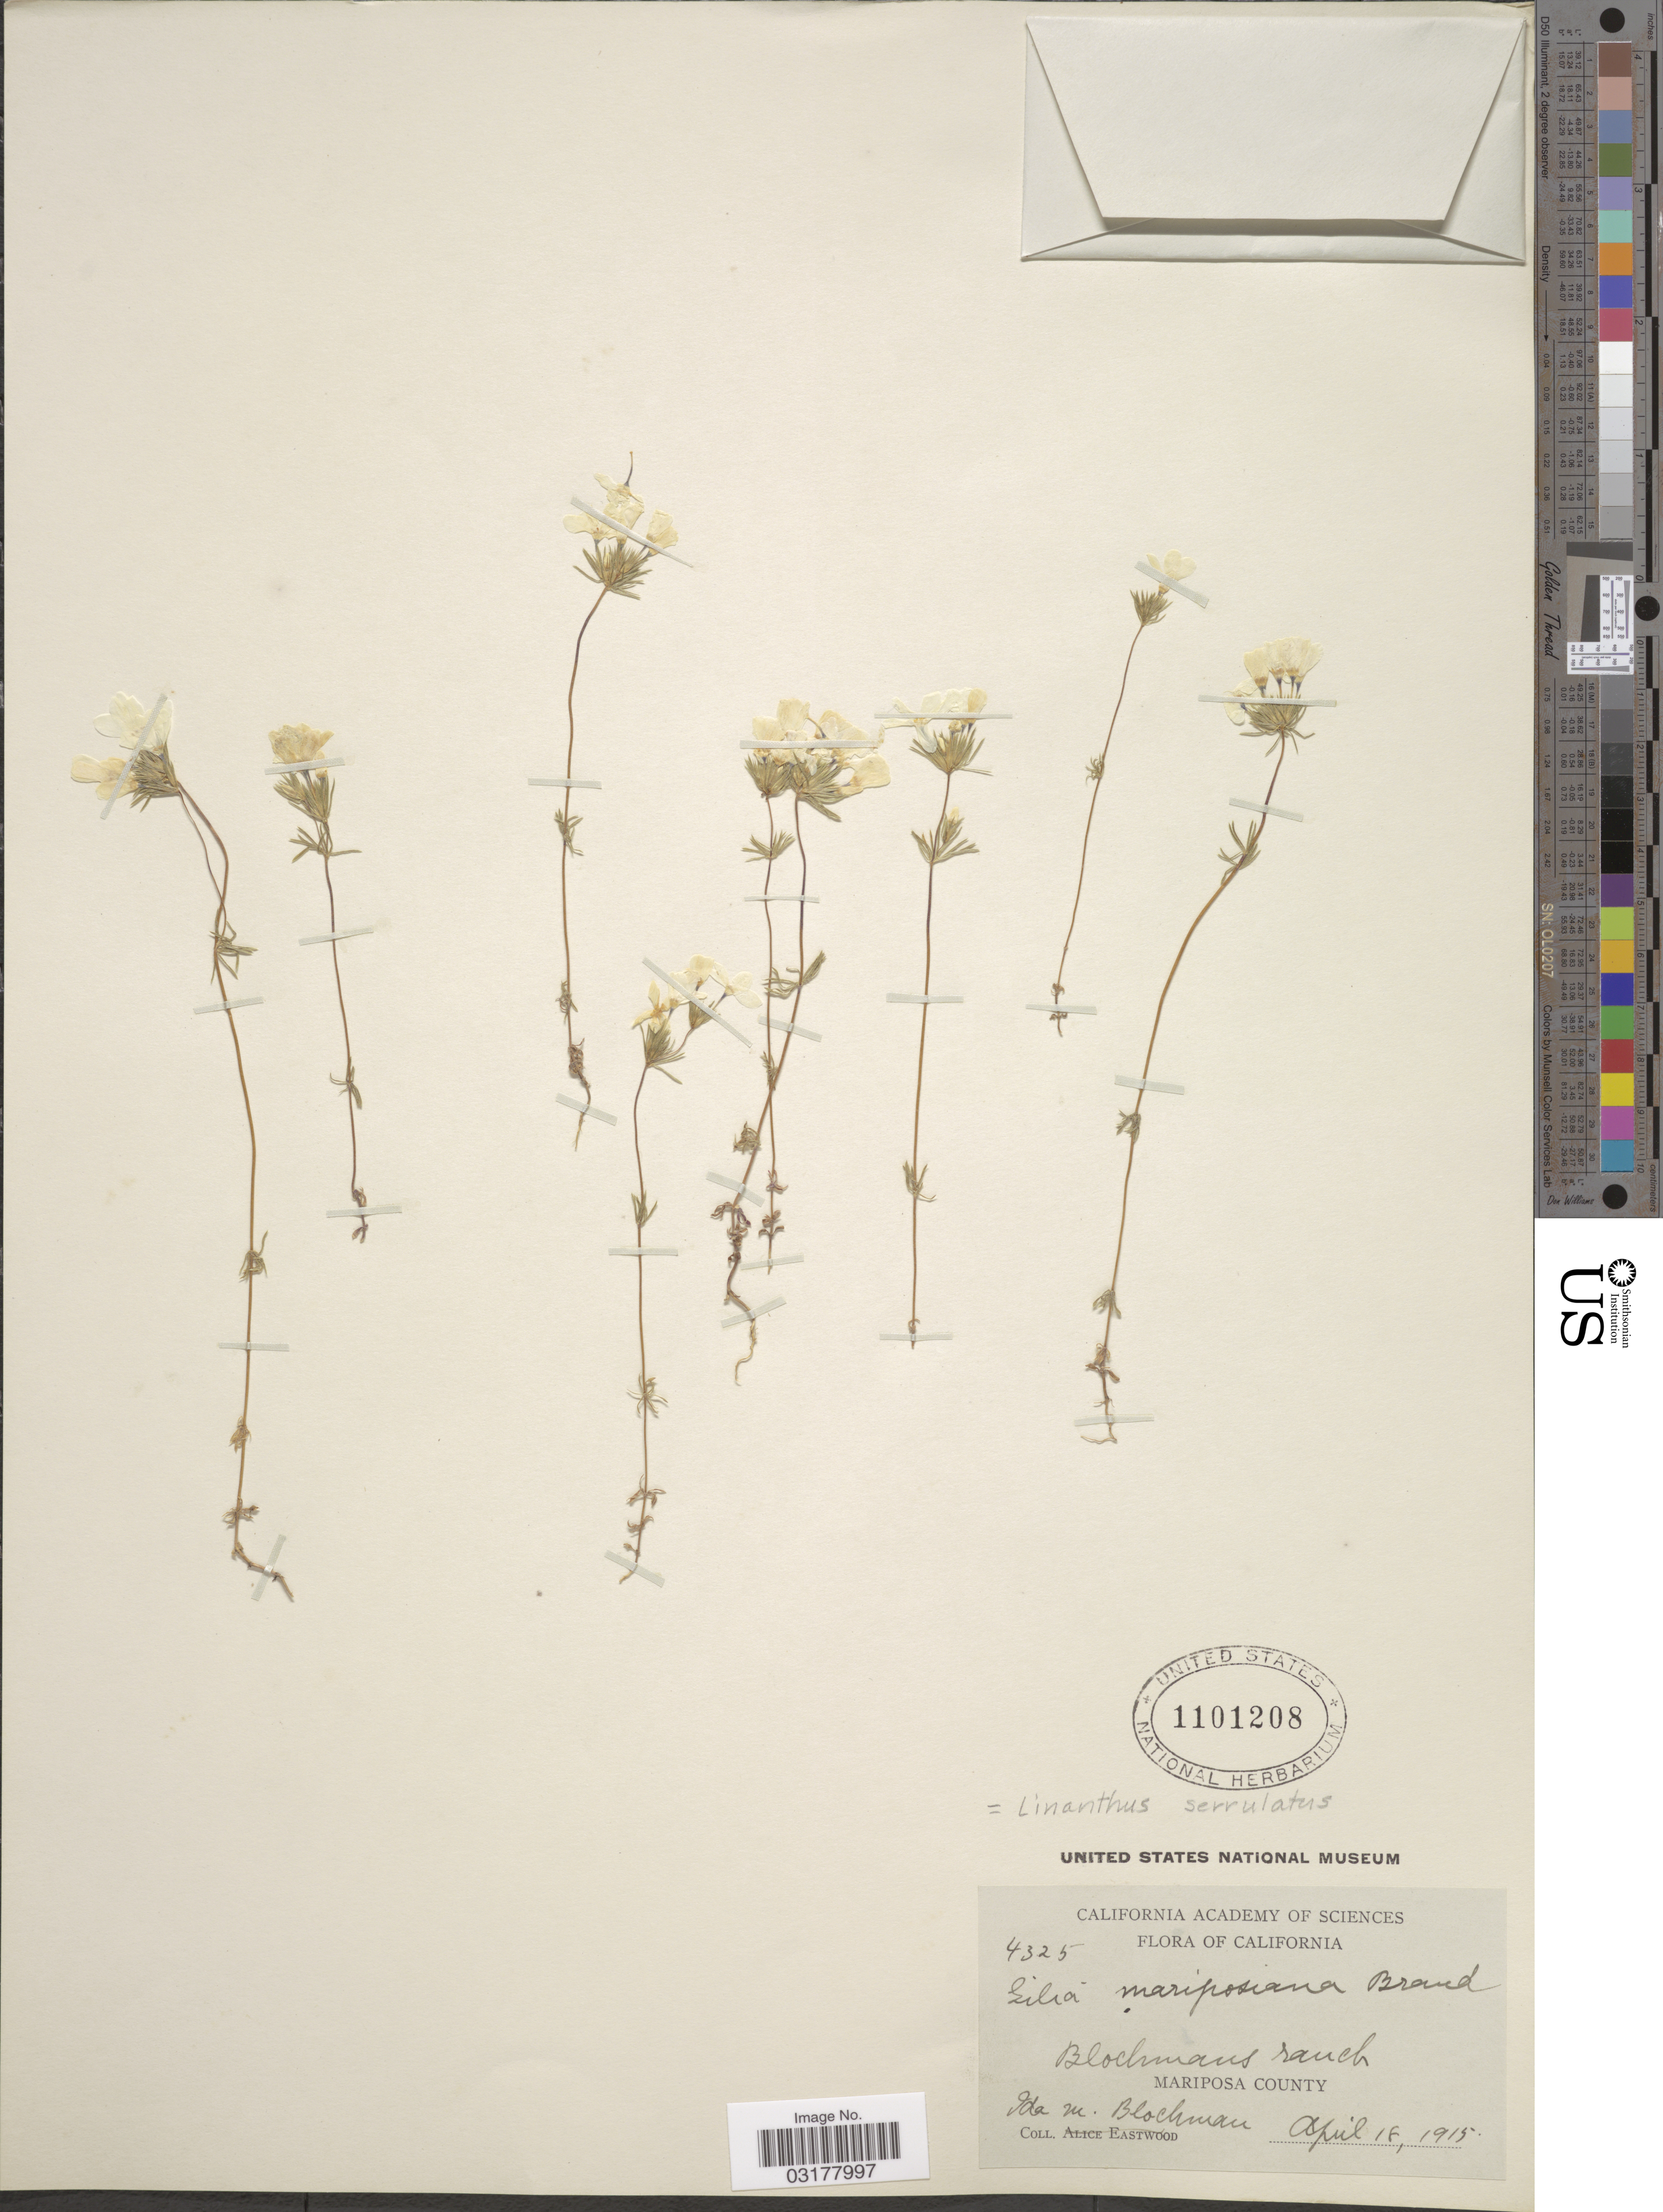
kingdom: Plantae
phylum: Tracheophyta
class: Magnoliopsida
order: Ericales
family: Polemoniaceae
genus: Leptosiphon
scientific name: Leptosiphon serrulatus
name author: (Greene) J.M. Porter & L.A. Johnson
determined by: Strong, Mark T., (BOT), Smithsonian Institution - National Museum of Natural History (UNITED STATES)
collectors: I. Blochman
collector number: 4325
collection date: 1915-04-18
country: United States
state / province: California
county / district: Mariposa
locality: Blochmans ranch, Mariposa County.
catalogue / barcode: US 1101208